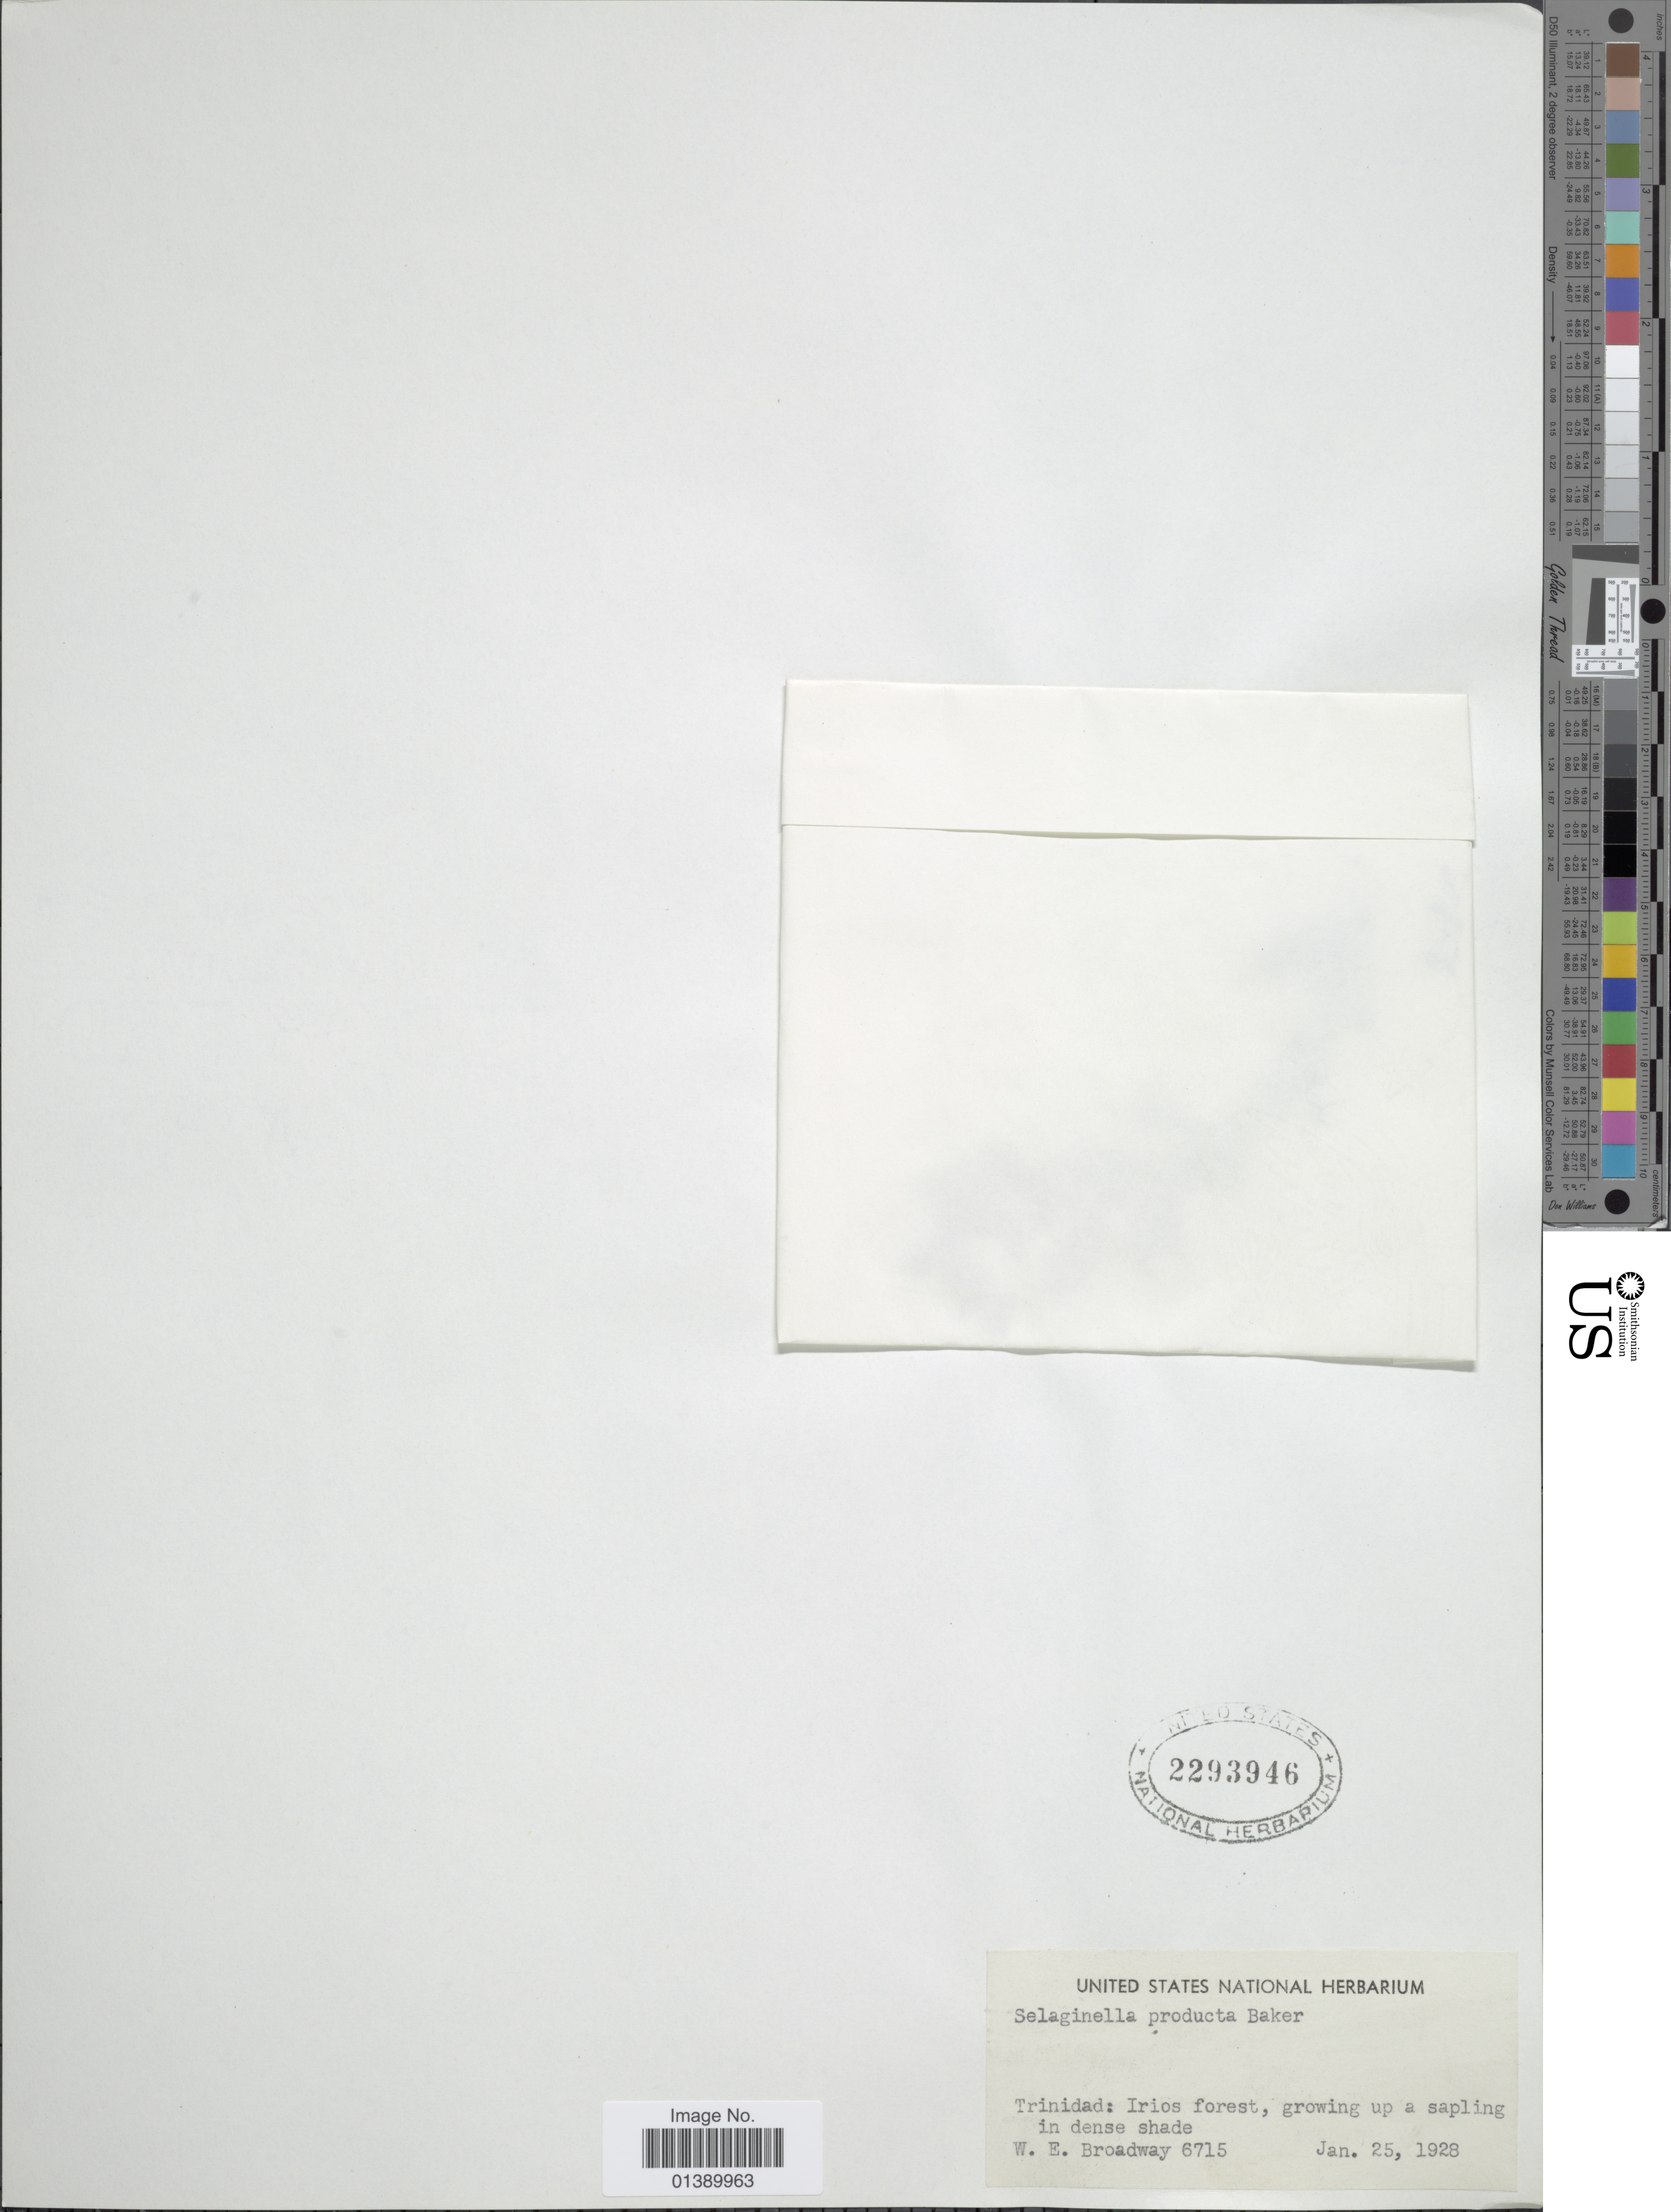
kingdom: Plantae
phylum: Tracheophyta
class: Lycopodiopsida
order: Selaginellales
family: Selaginellaceae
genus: Selaginella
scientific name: Selaginella producta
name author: Baker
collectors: W. E. Broadway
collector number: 6715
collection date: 1928-01-25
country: Trinidad and Tobago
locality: Irios forest, growing up a sapling in dense shade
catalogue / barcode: US 2293946